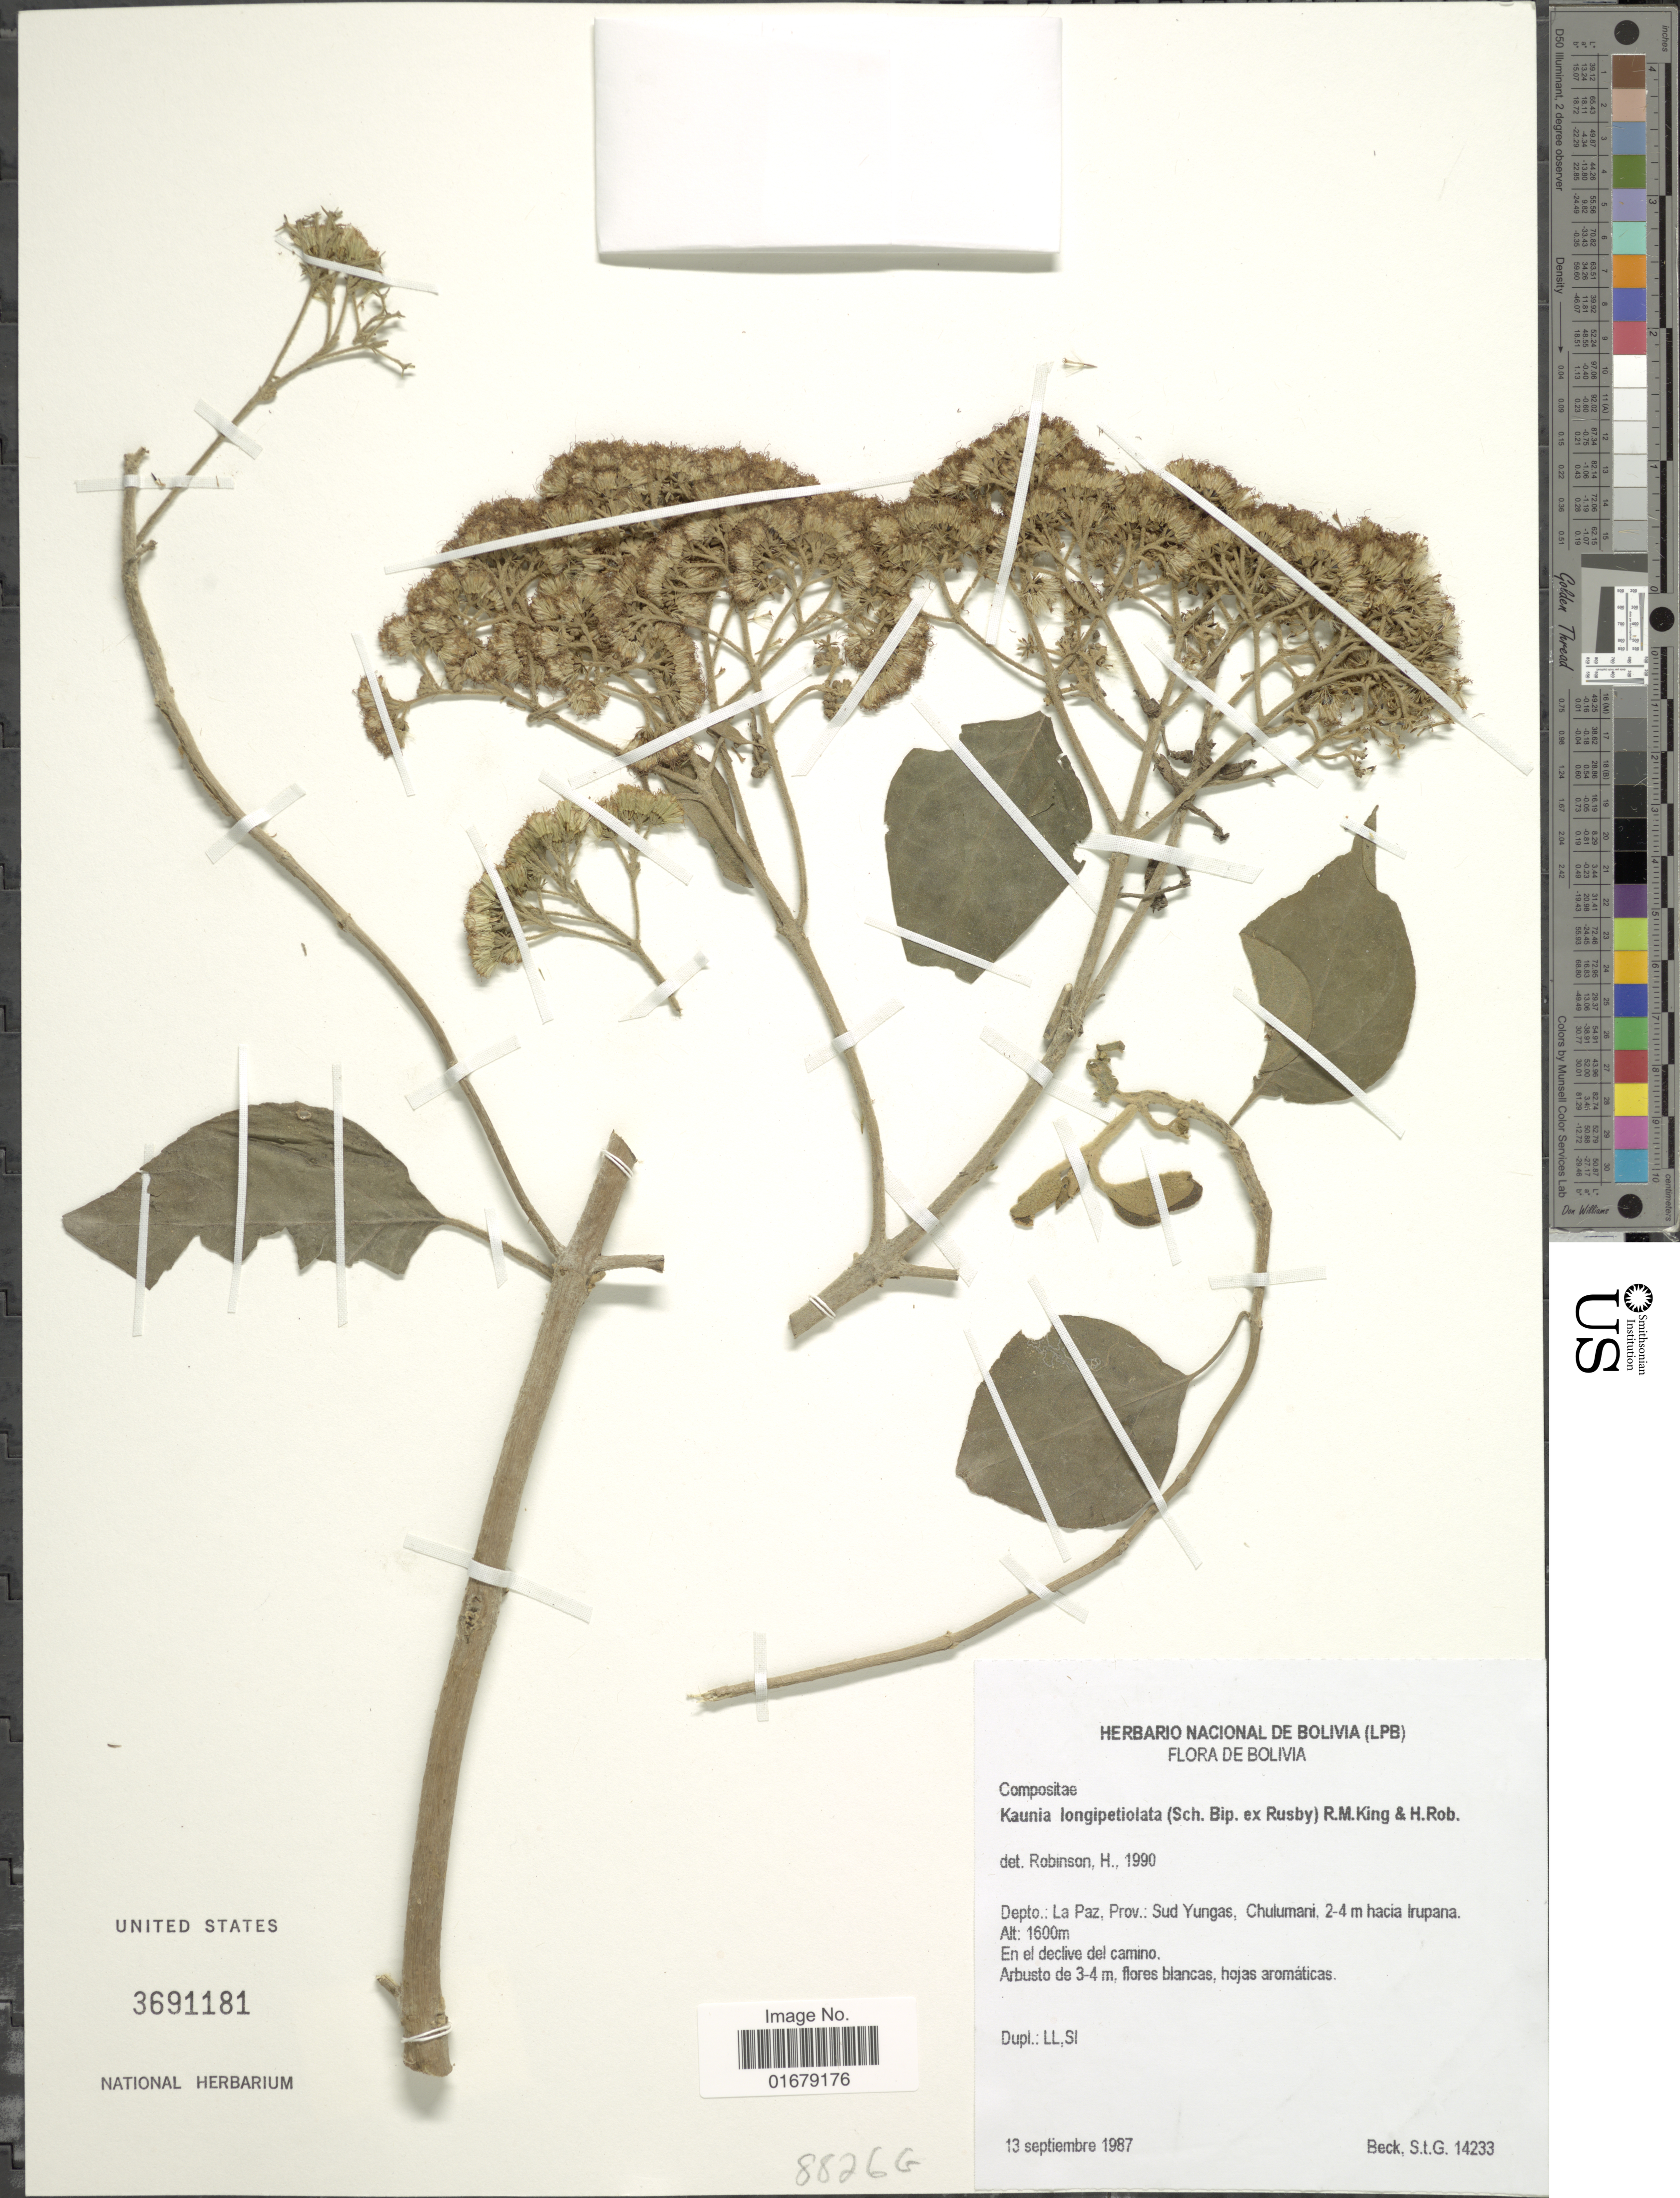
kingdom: Plantae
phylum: Tracheophyta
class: Magnoliopsida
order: Asterales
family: Asteraceae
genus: Kaunia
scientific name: Kaunia longipetiolata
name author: (Sch. Bip. ex Rusby) R.M. King & H. Rob.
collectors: S. G. Beck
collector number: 14233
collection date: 1987-09-13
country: Bolivia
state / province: La Paz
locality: Ecuador. Depto.: La Paz, Prov.: Sud yungas, Chulumani, 2-4 m hacia Irupana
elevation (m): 1600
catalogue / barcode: US 3691181